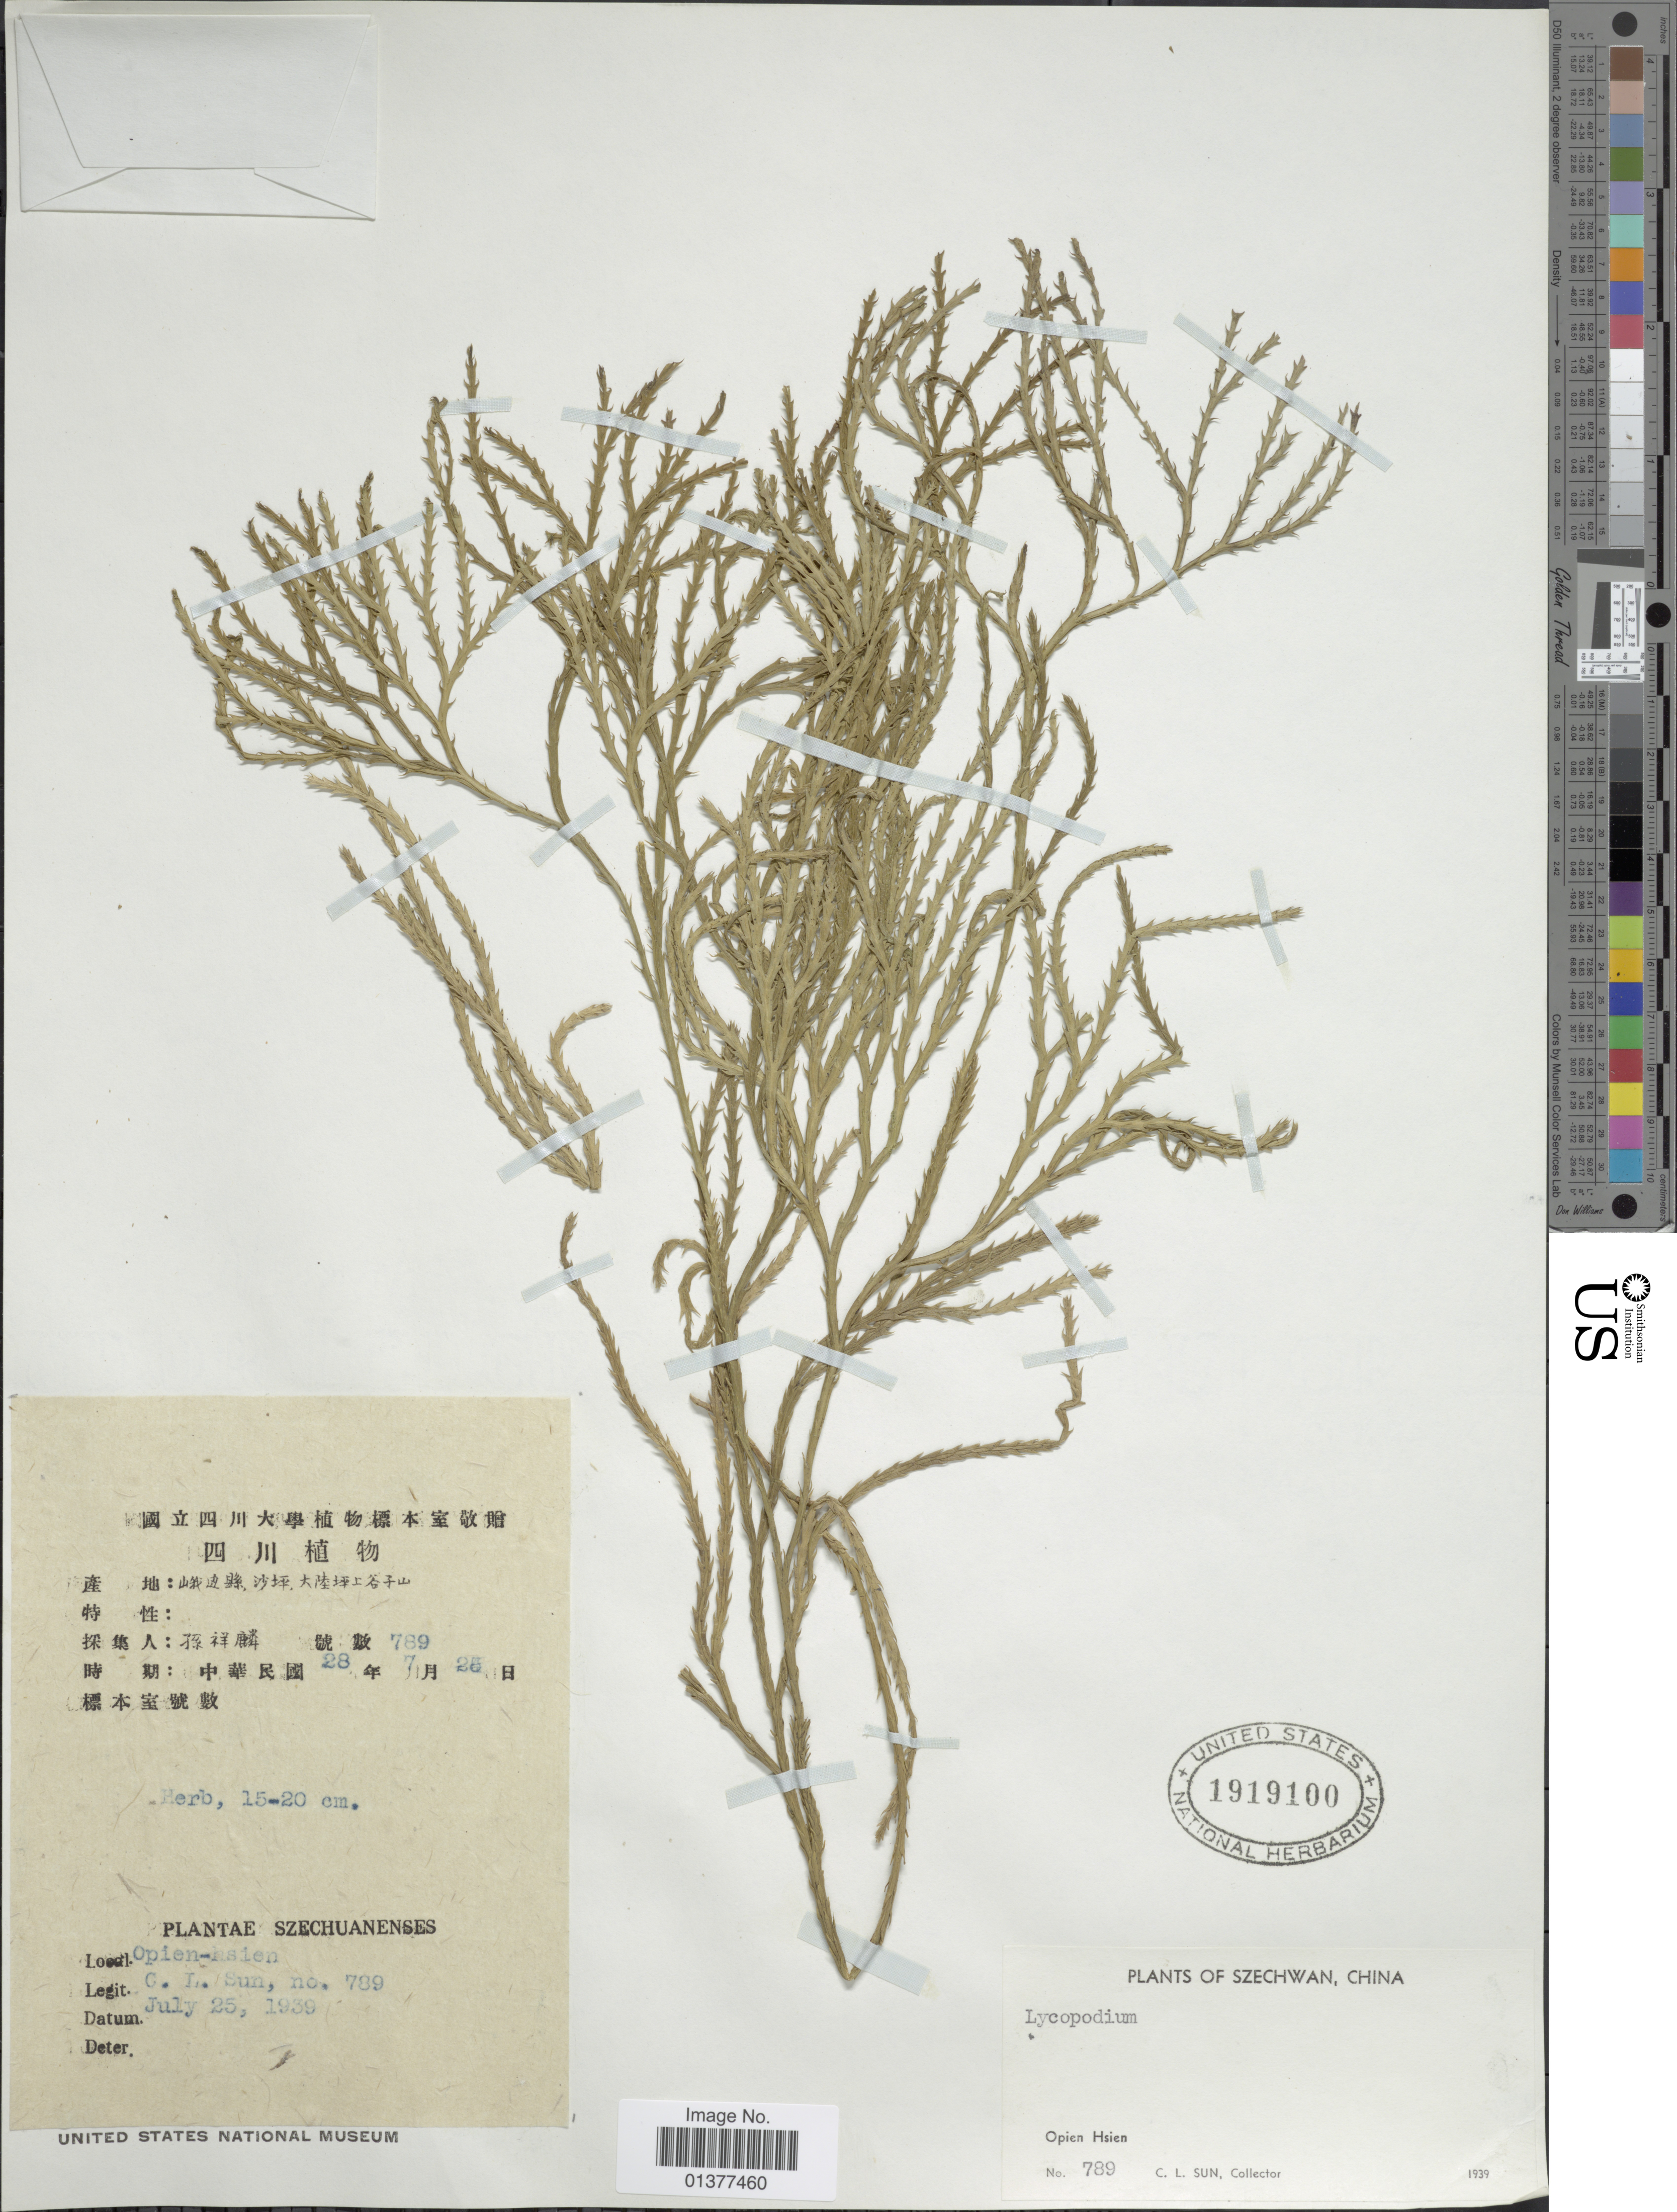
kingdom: Plantae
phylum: Tracheophyta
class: Lycopodiopsida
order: Lycopodiales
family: Lycopodiaceae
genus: Diphasiastrum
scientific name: Diphasiastrum complanatum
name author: (L.) Holub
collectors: C. Sun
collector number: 789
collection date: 1939-07-25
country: China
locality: Opien-Hsien, Szechuanenses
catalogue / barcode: US 1919100